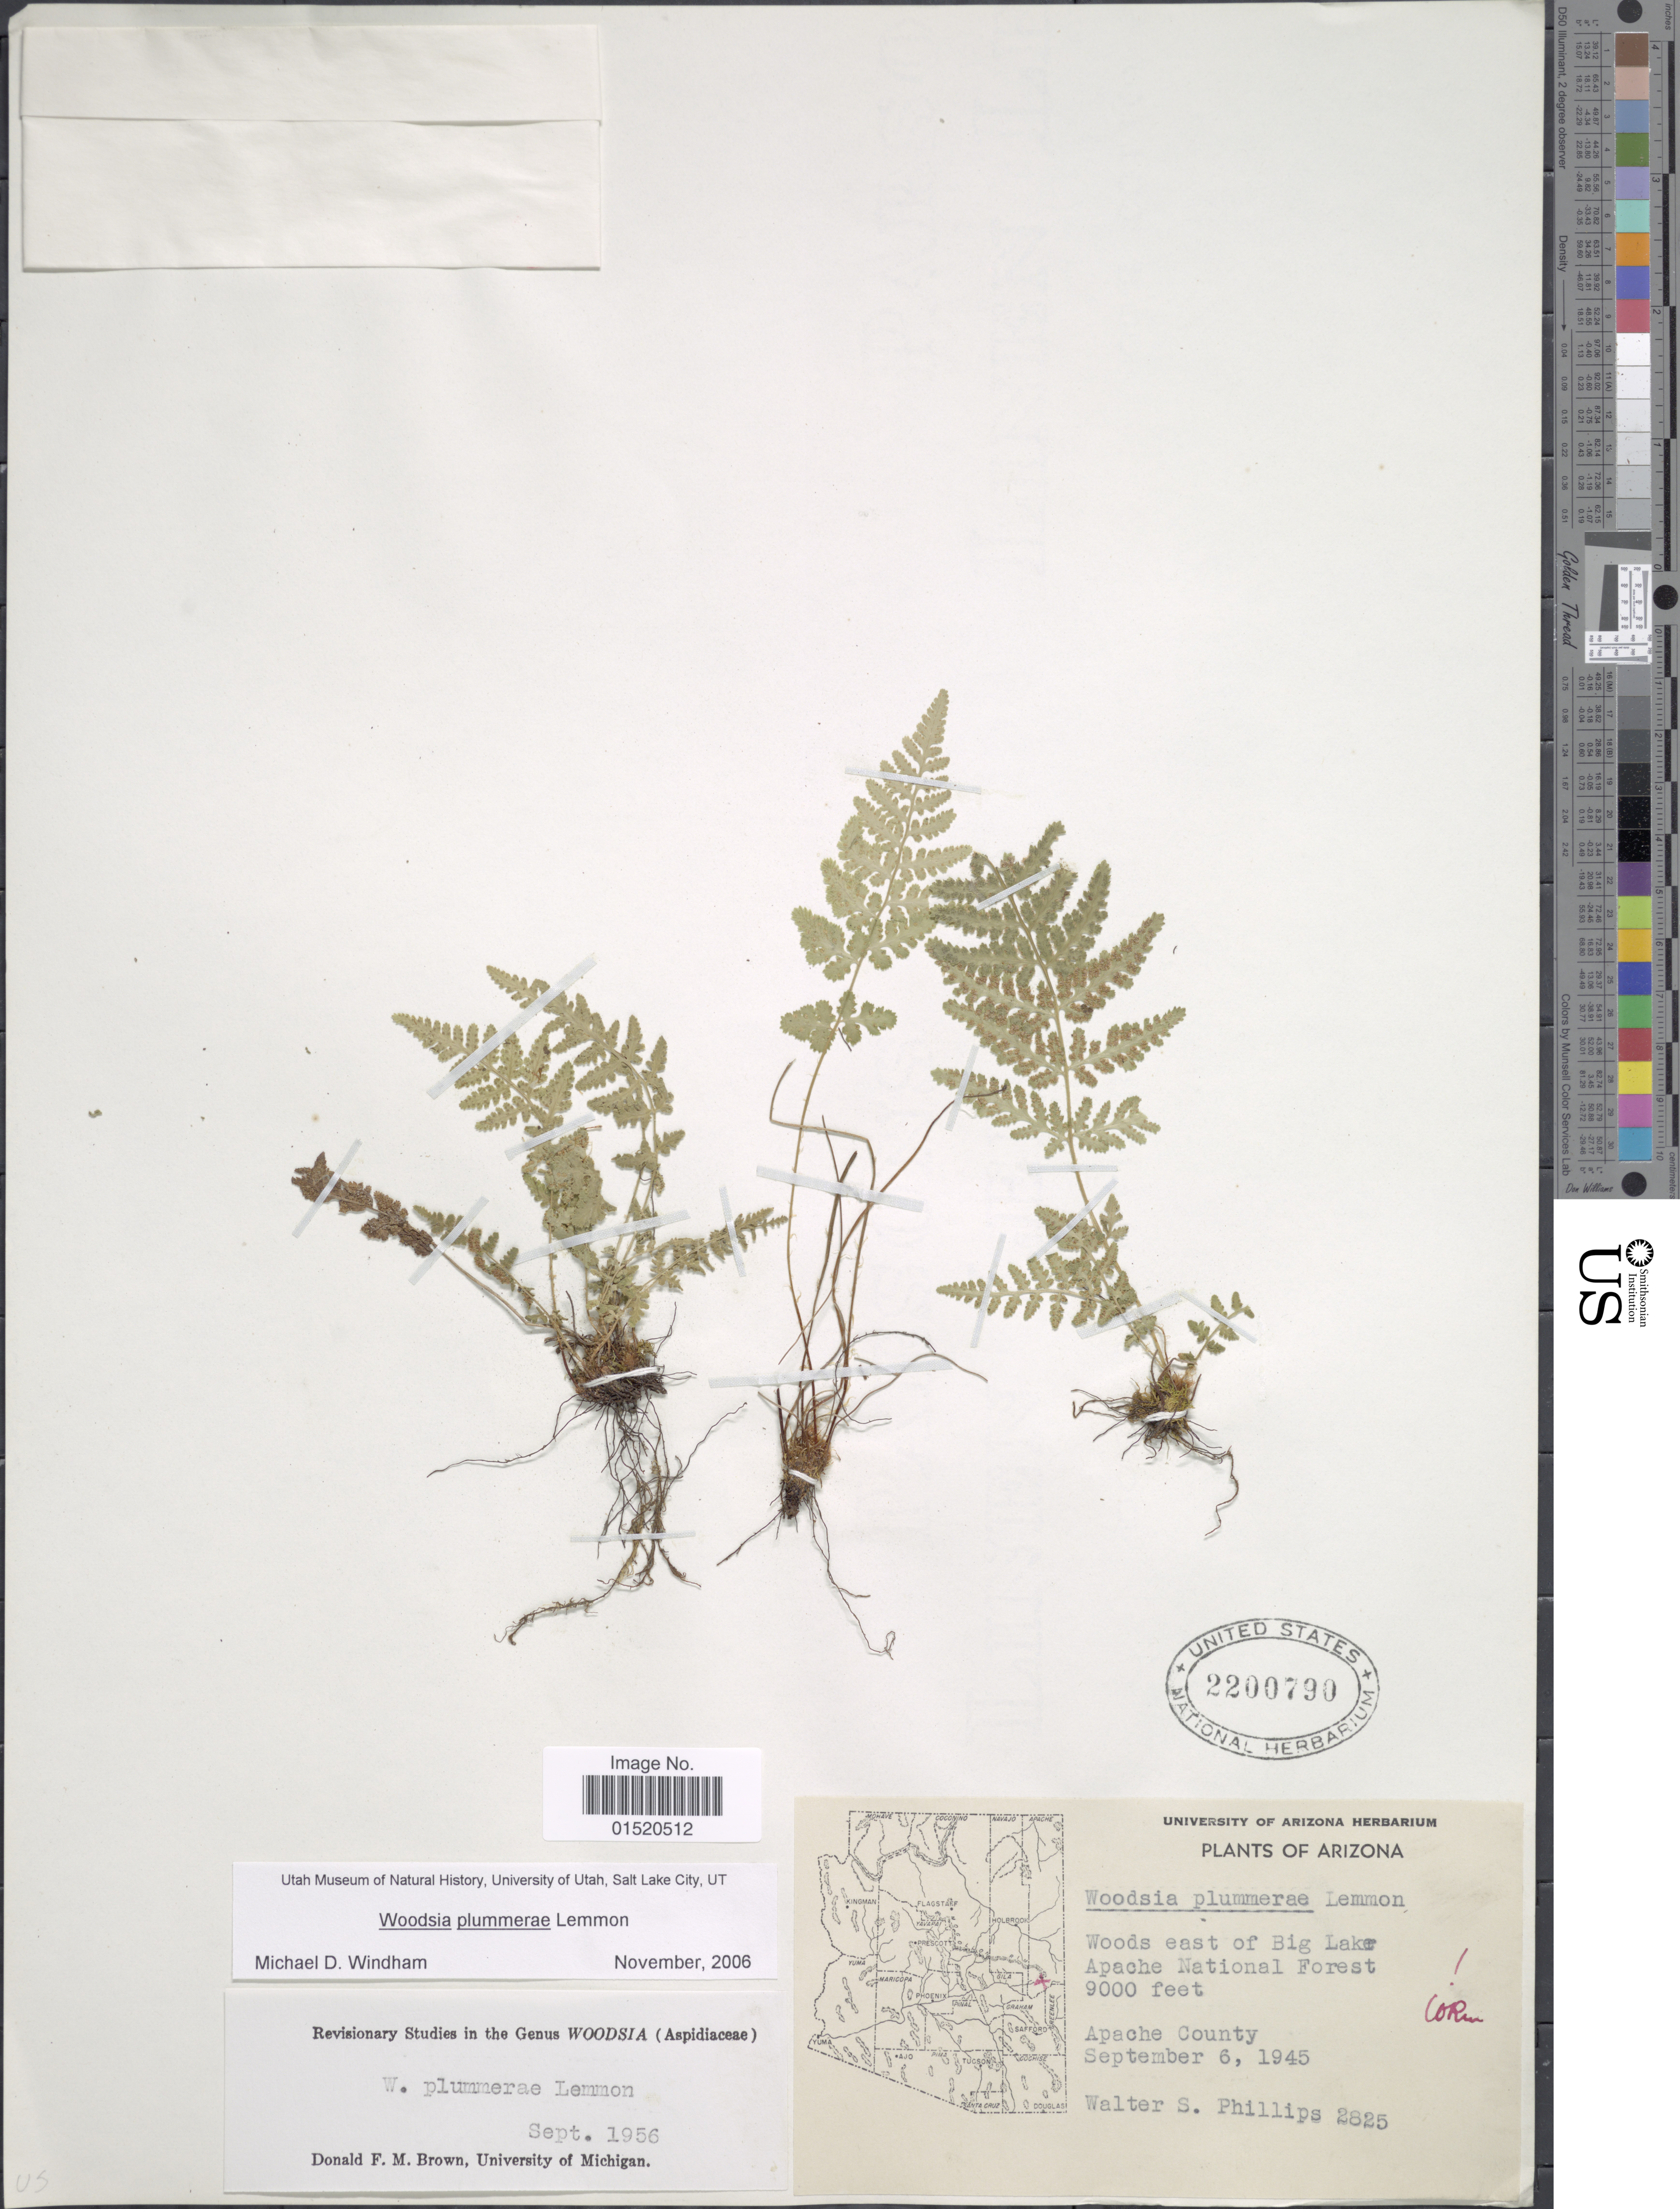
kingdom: Plantae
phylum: Tracheophyta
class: Polypodiopsida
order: Polypodiales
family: Woodsiaceae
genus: Woodsia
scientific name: Woodsia plummerae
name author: Lemmon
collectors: W. S. Phillips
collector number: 2825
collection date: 1945-09-06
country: United States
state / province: Arizona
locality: Woods east of Big Lake Apache National Forest, Apache County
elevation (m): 2743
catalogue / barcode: US 2200790